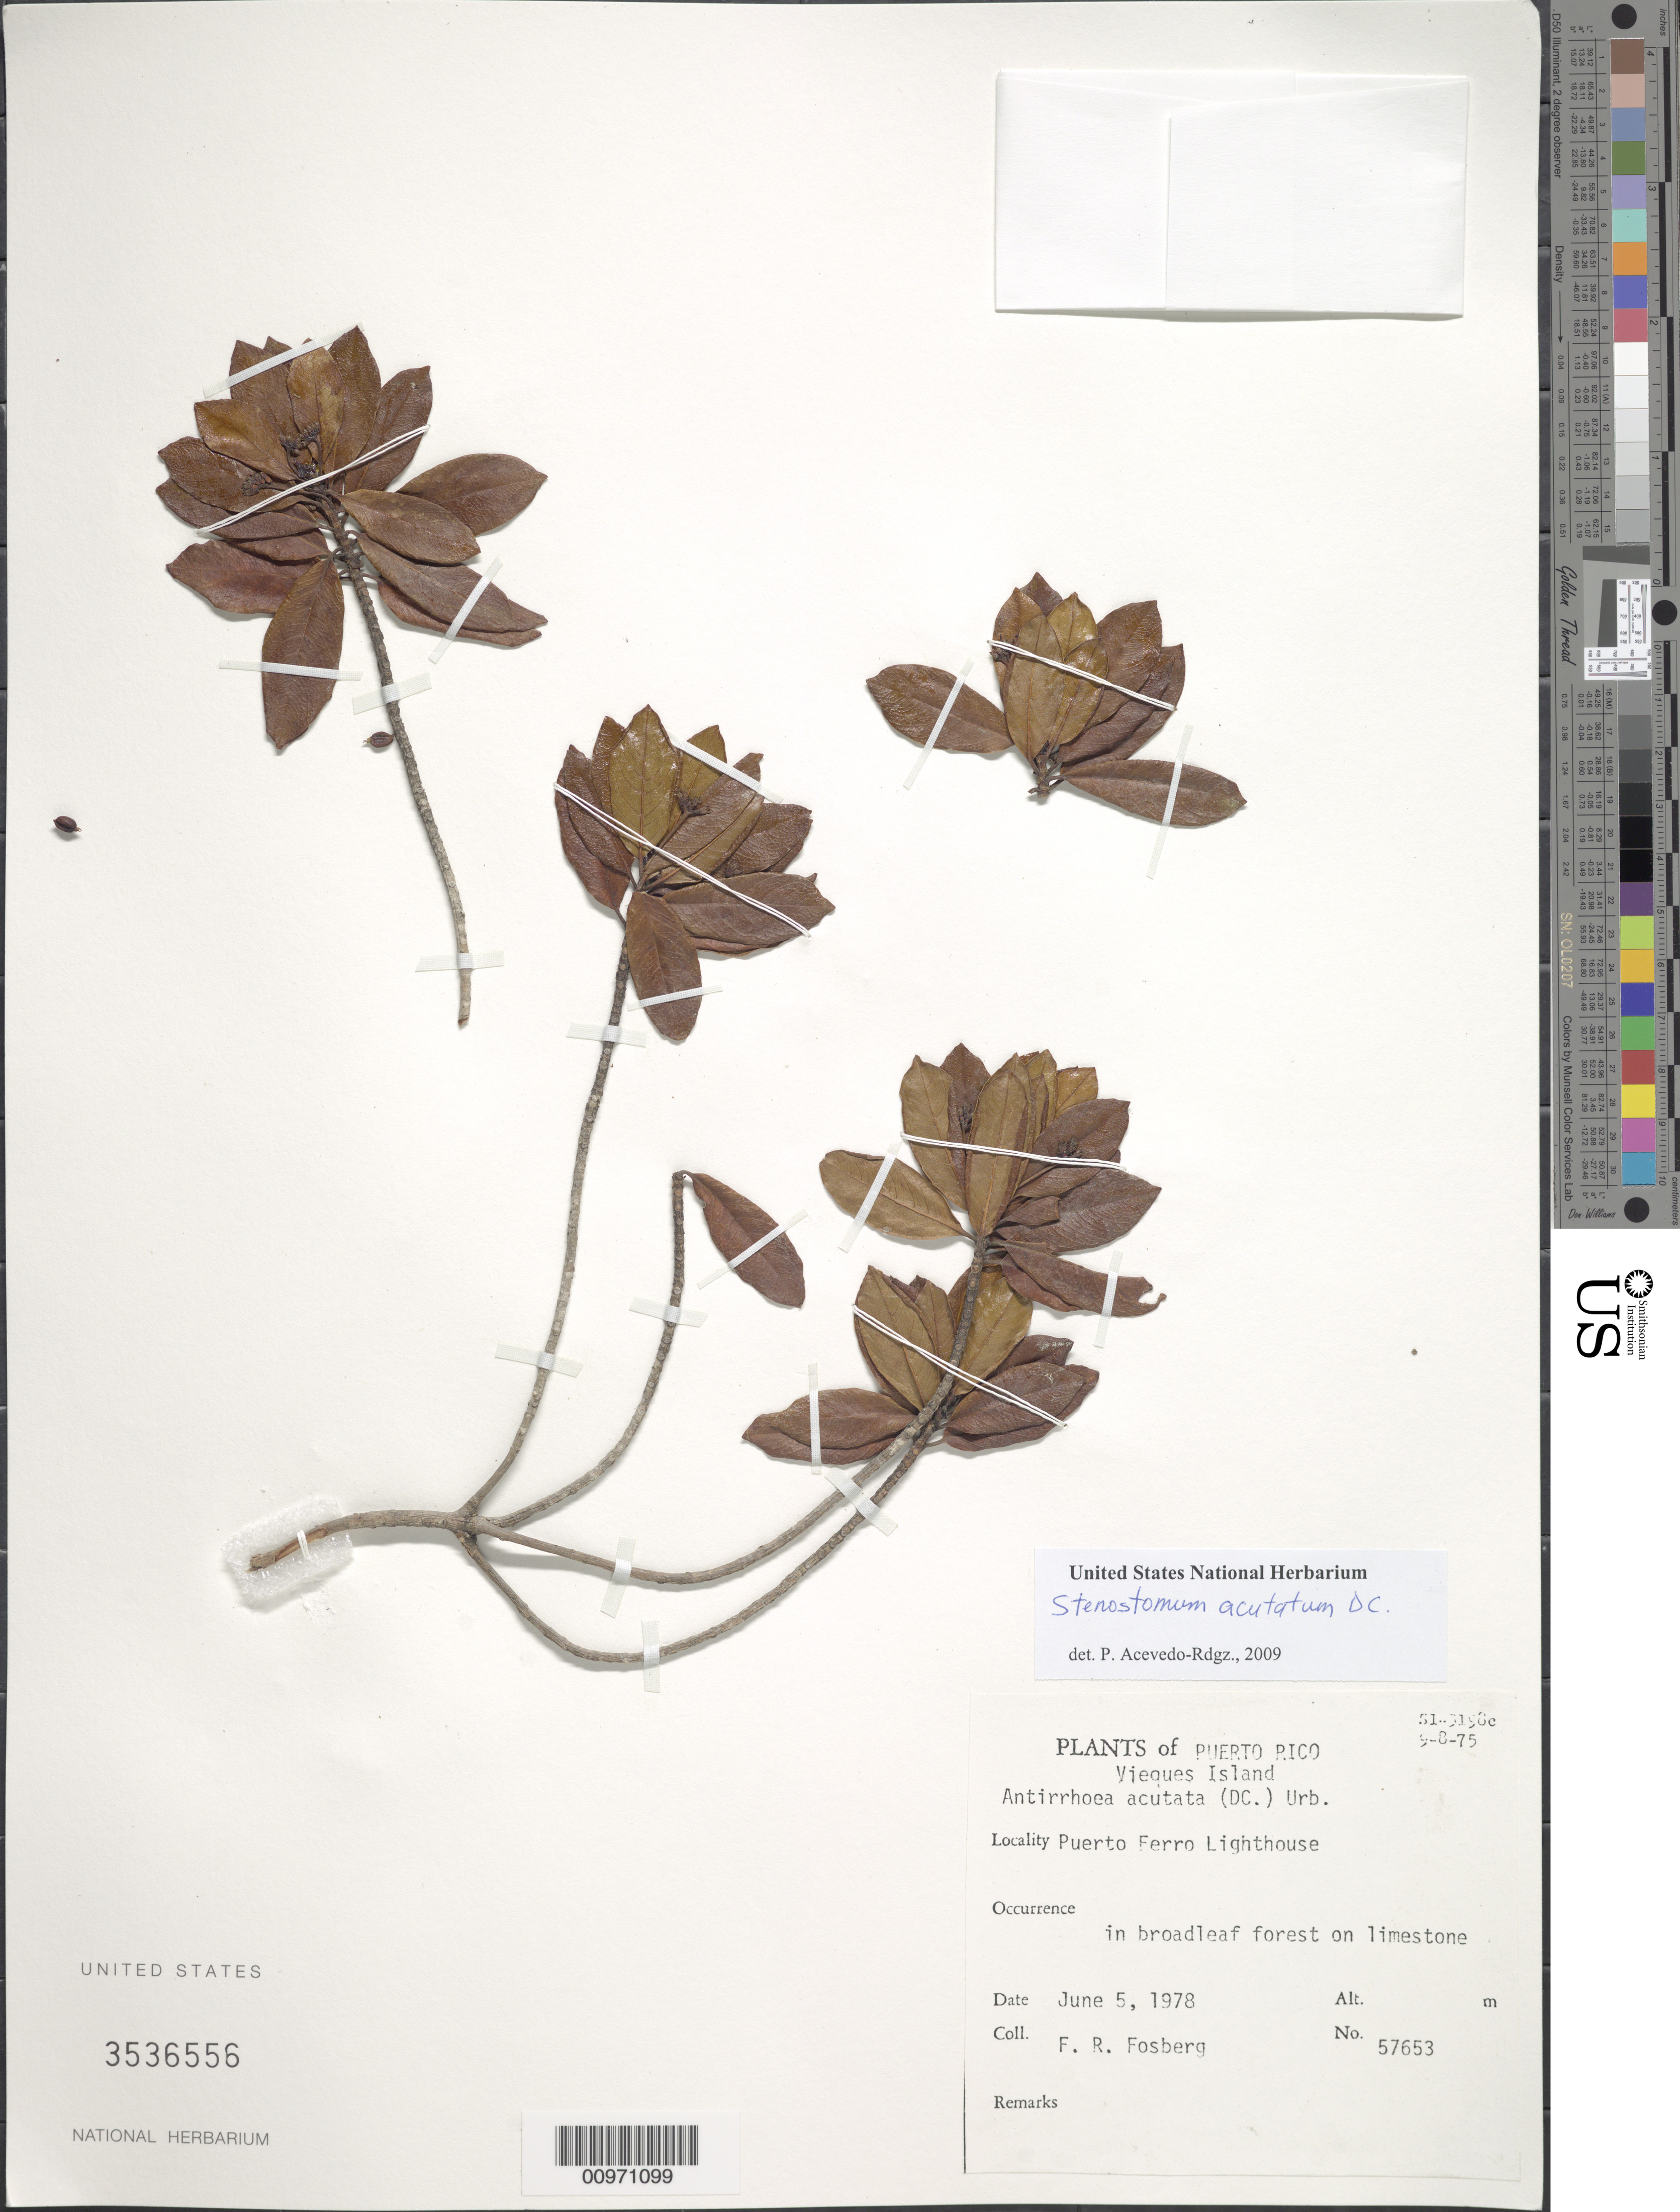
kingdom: Plantae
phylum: Tracheophyta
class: Magnoliopsida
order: Gentianales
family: Rubiaceae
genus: Stenostomum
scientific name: Stenostomum acutatum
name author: DC.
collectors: F. R. Fosberg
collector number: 57653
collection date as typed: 05 Jun 1978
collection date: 1978-06-05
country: Puerto Rico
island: Vieques I.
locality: Puerto Ferro Lighthouse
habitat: In broadleaf forest on limestone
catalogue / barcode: US 3536556